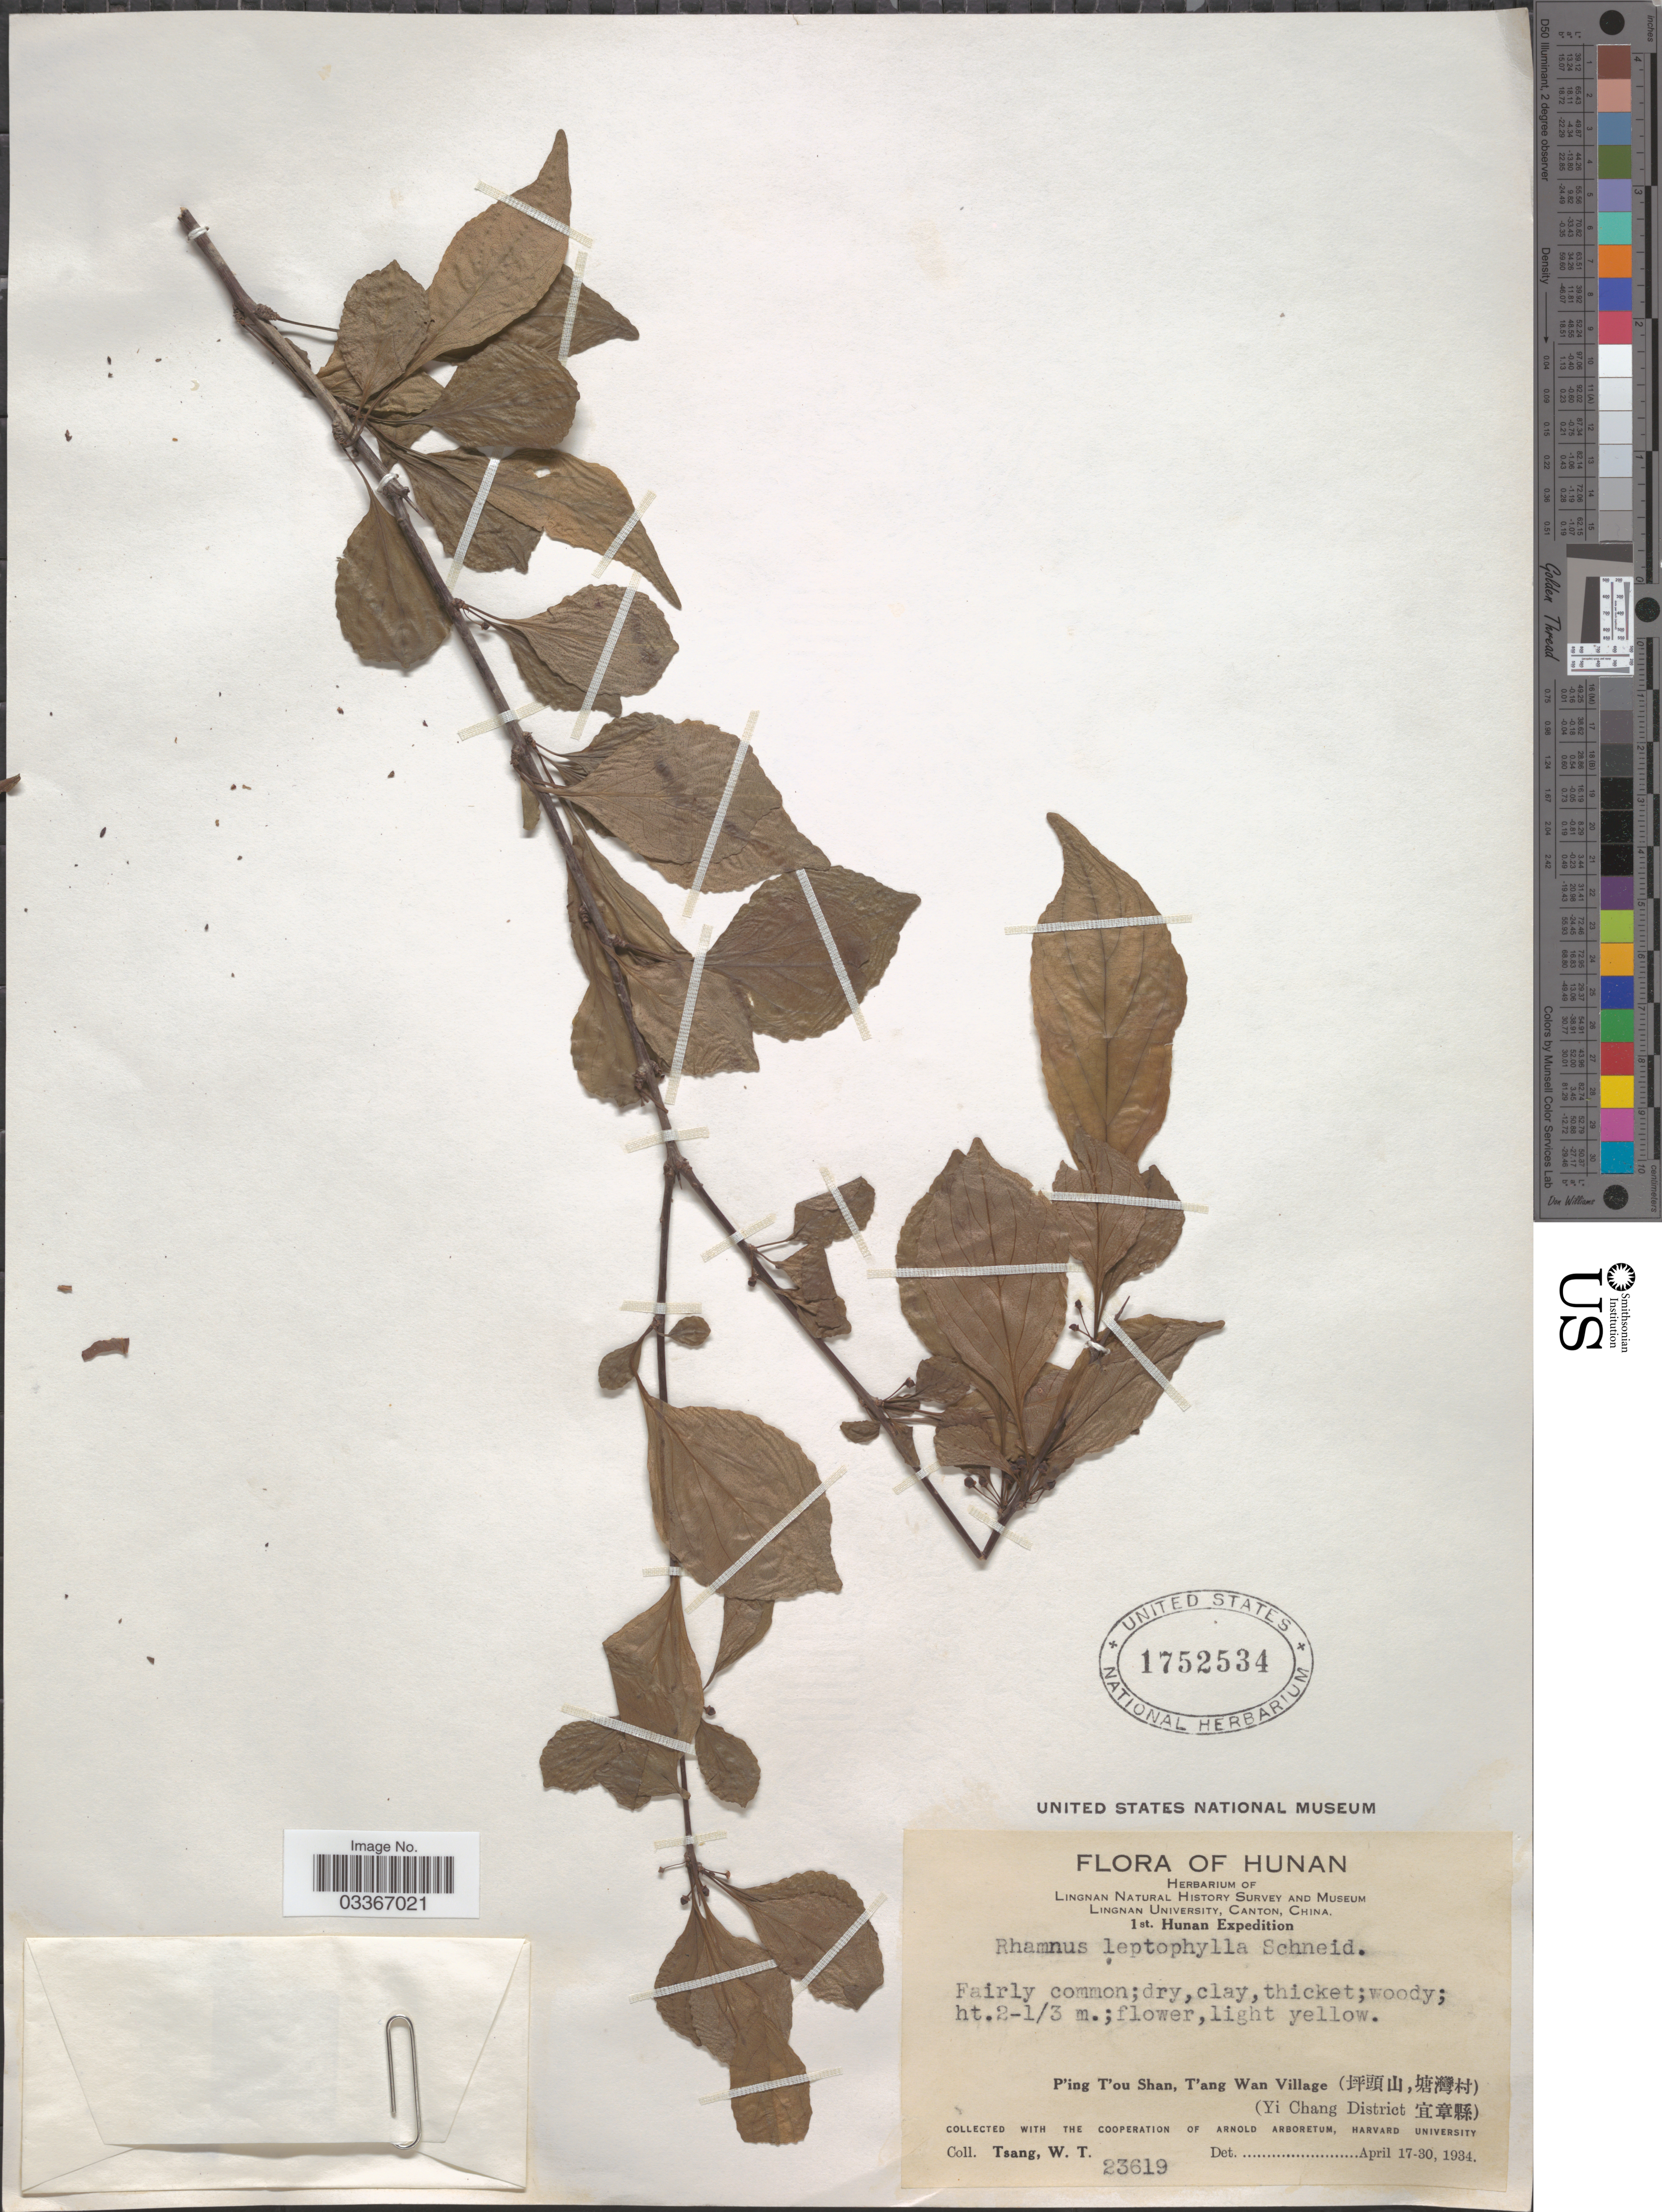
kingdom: Plantae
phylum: Tracheophyta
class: Magnoliopsida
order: Rosales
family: Rhamnaceae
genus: Rhamnus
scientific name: Rhamnus leptophylla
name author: C.K. Schneid.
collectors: W. T. Tsang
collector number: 23619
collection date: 1934-04-17/1934-04-30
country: China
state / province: Hunan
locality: P'ing T'ou Shan, T'ang Wan Village (X). (Yi Chang District X).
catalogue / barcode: US 1752534